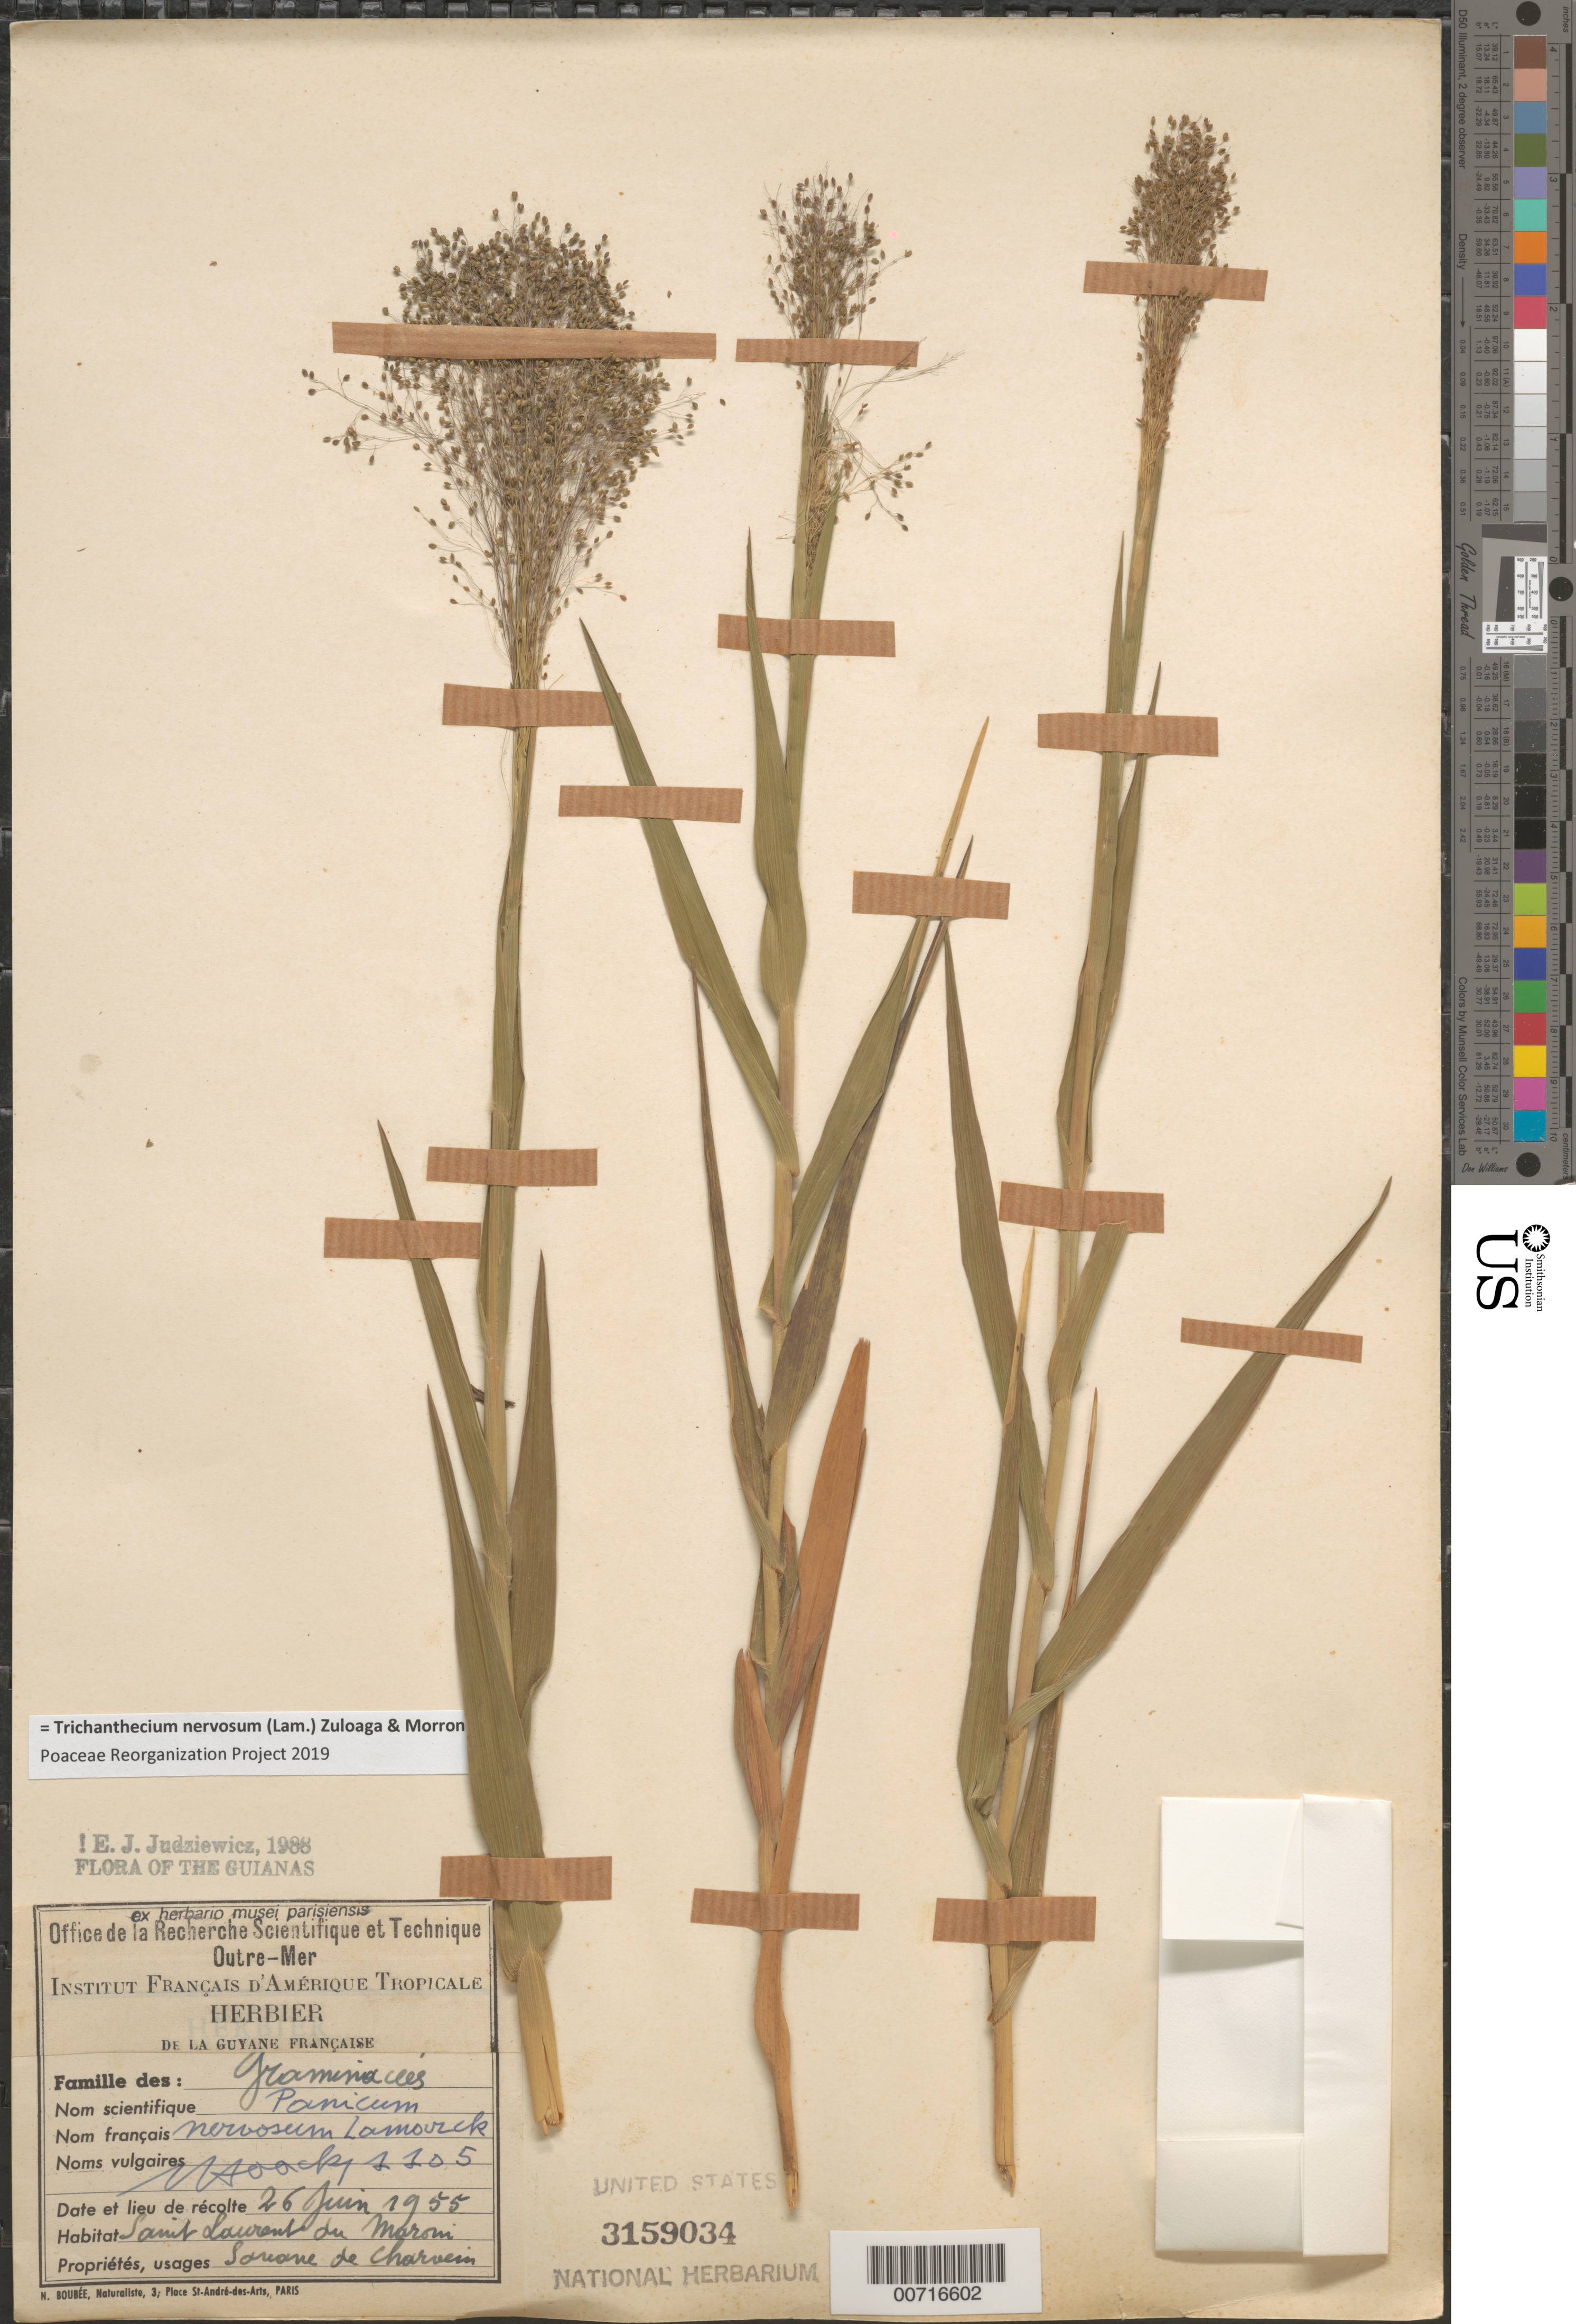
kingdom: Plantae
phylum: Tracheophyta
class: Liliopsida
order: Poales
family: Poaceae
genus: Trichanthecium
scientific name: Trichanthecium nervosum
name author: (Lam.) Zuloaga & Morrone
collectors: N. Hoock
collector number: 1105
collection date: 1955-06-26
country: French Guiana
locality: Saint Laurent du Maroni. Savane de Charvein.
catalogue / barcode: US 3159034